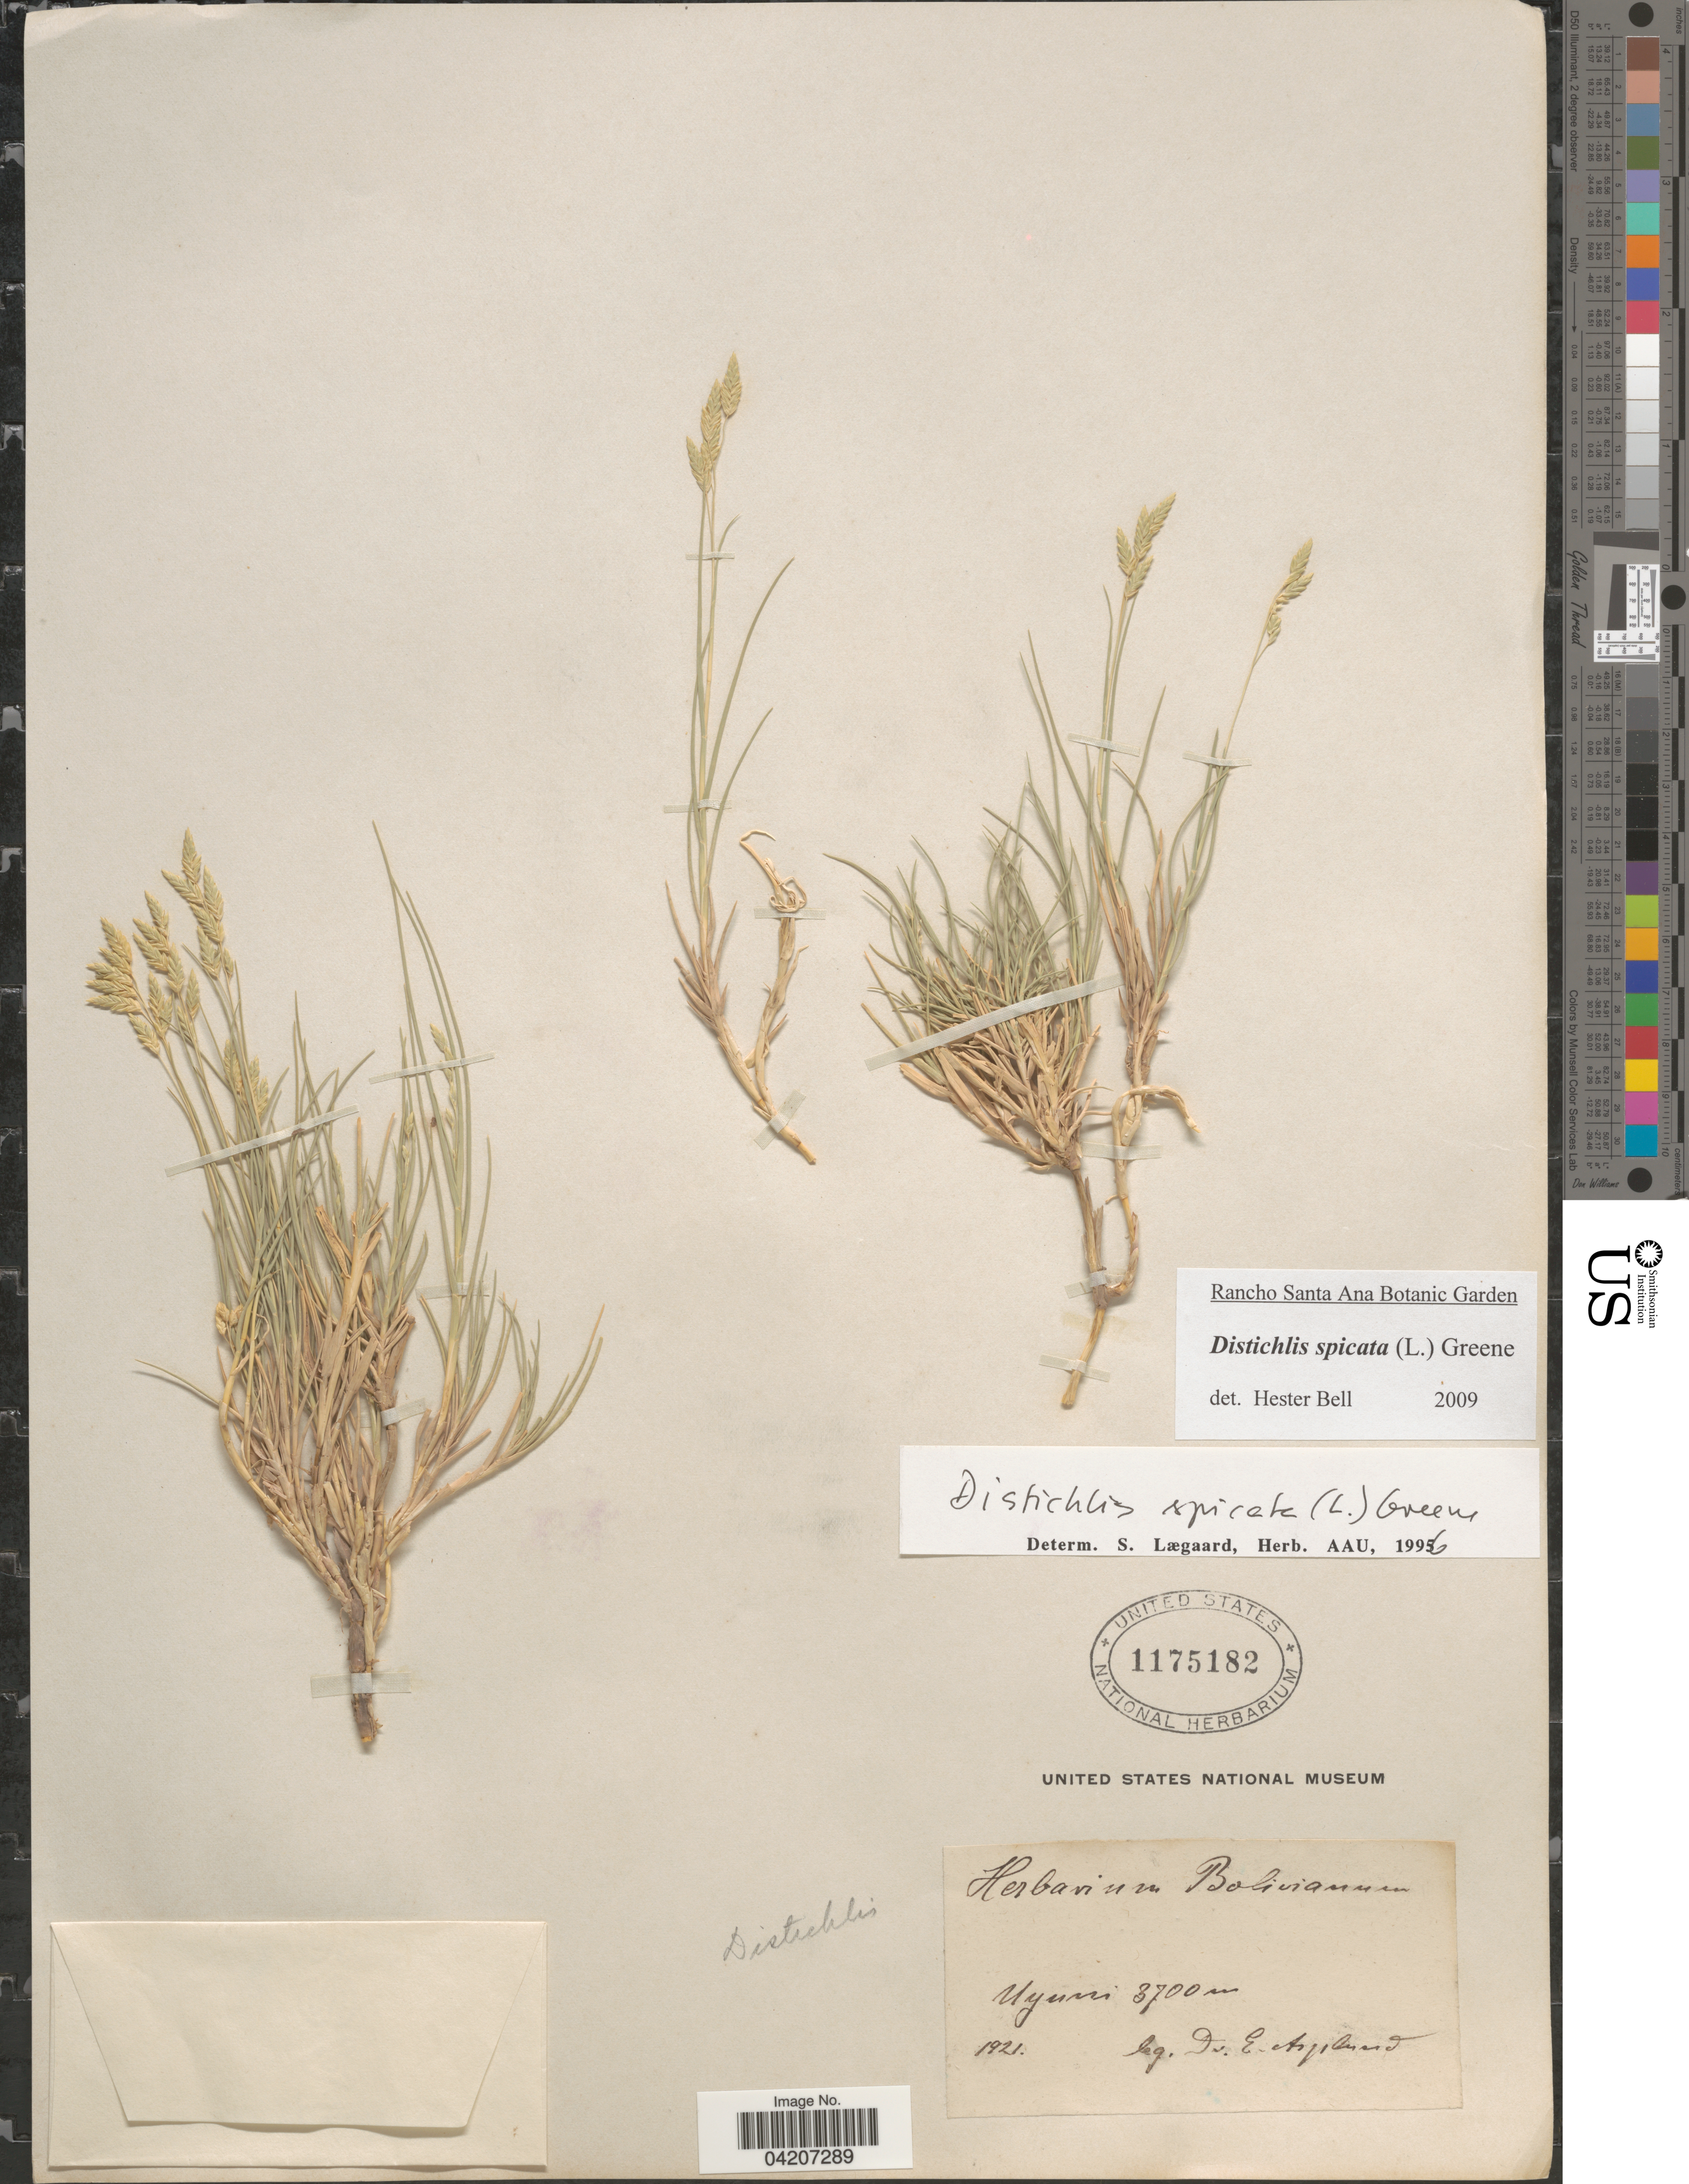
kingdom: Plantae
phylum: Tracheophyta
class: Liliopsida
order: Poales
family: Poaceae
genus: Distichlis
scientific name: Distichlis spicata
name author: (L.) Greene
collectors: E. Asplund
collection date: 1921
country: Bolivia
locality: Uyuni.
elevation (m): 3700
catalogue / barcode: US 1175182